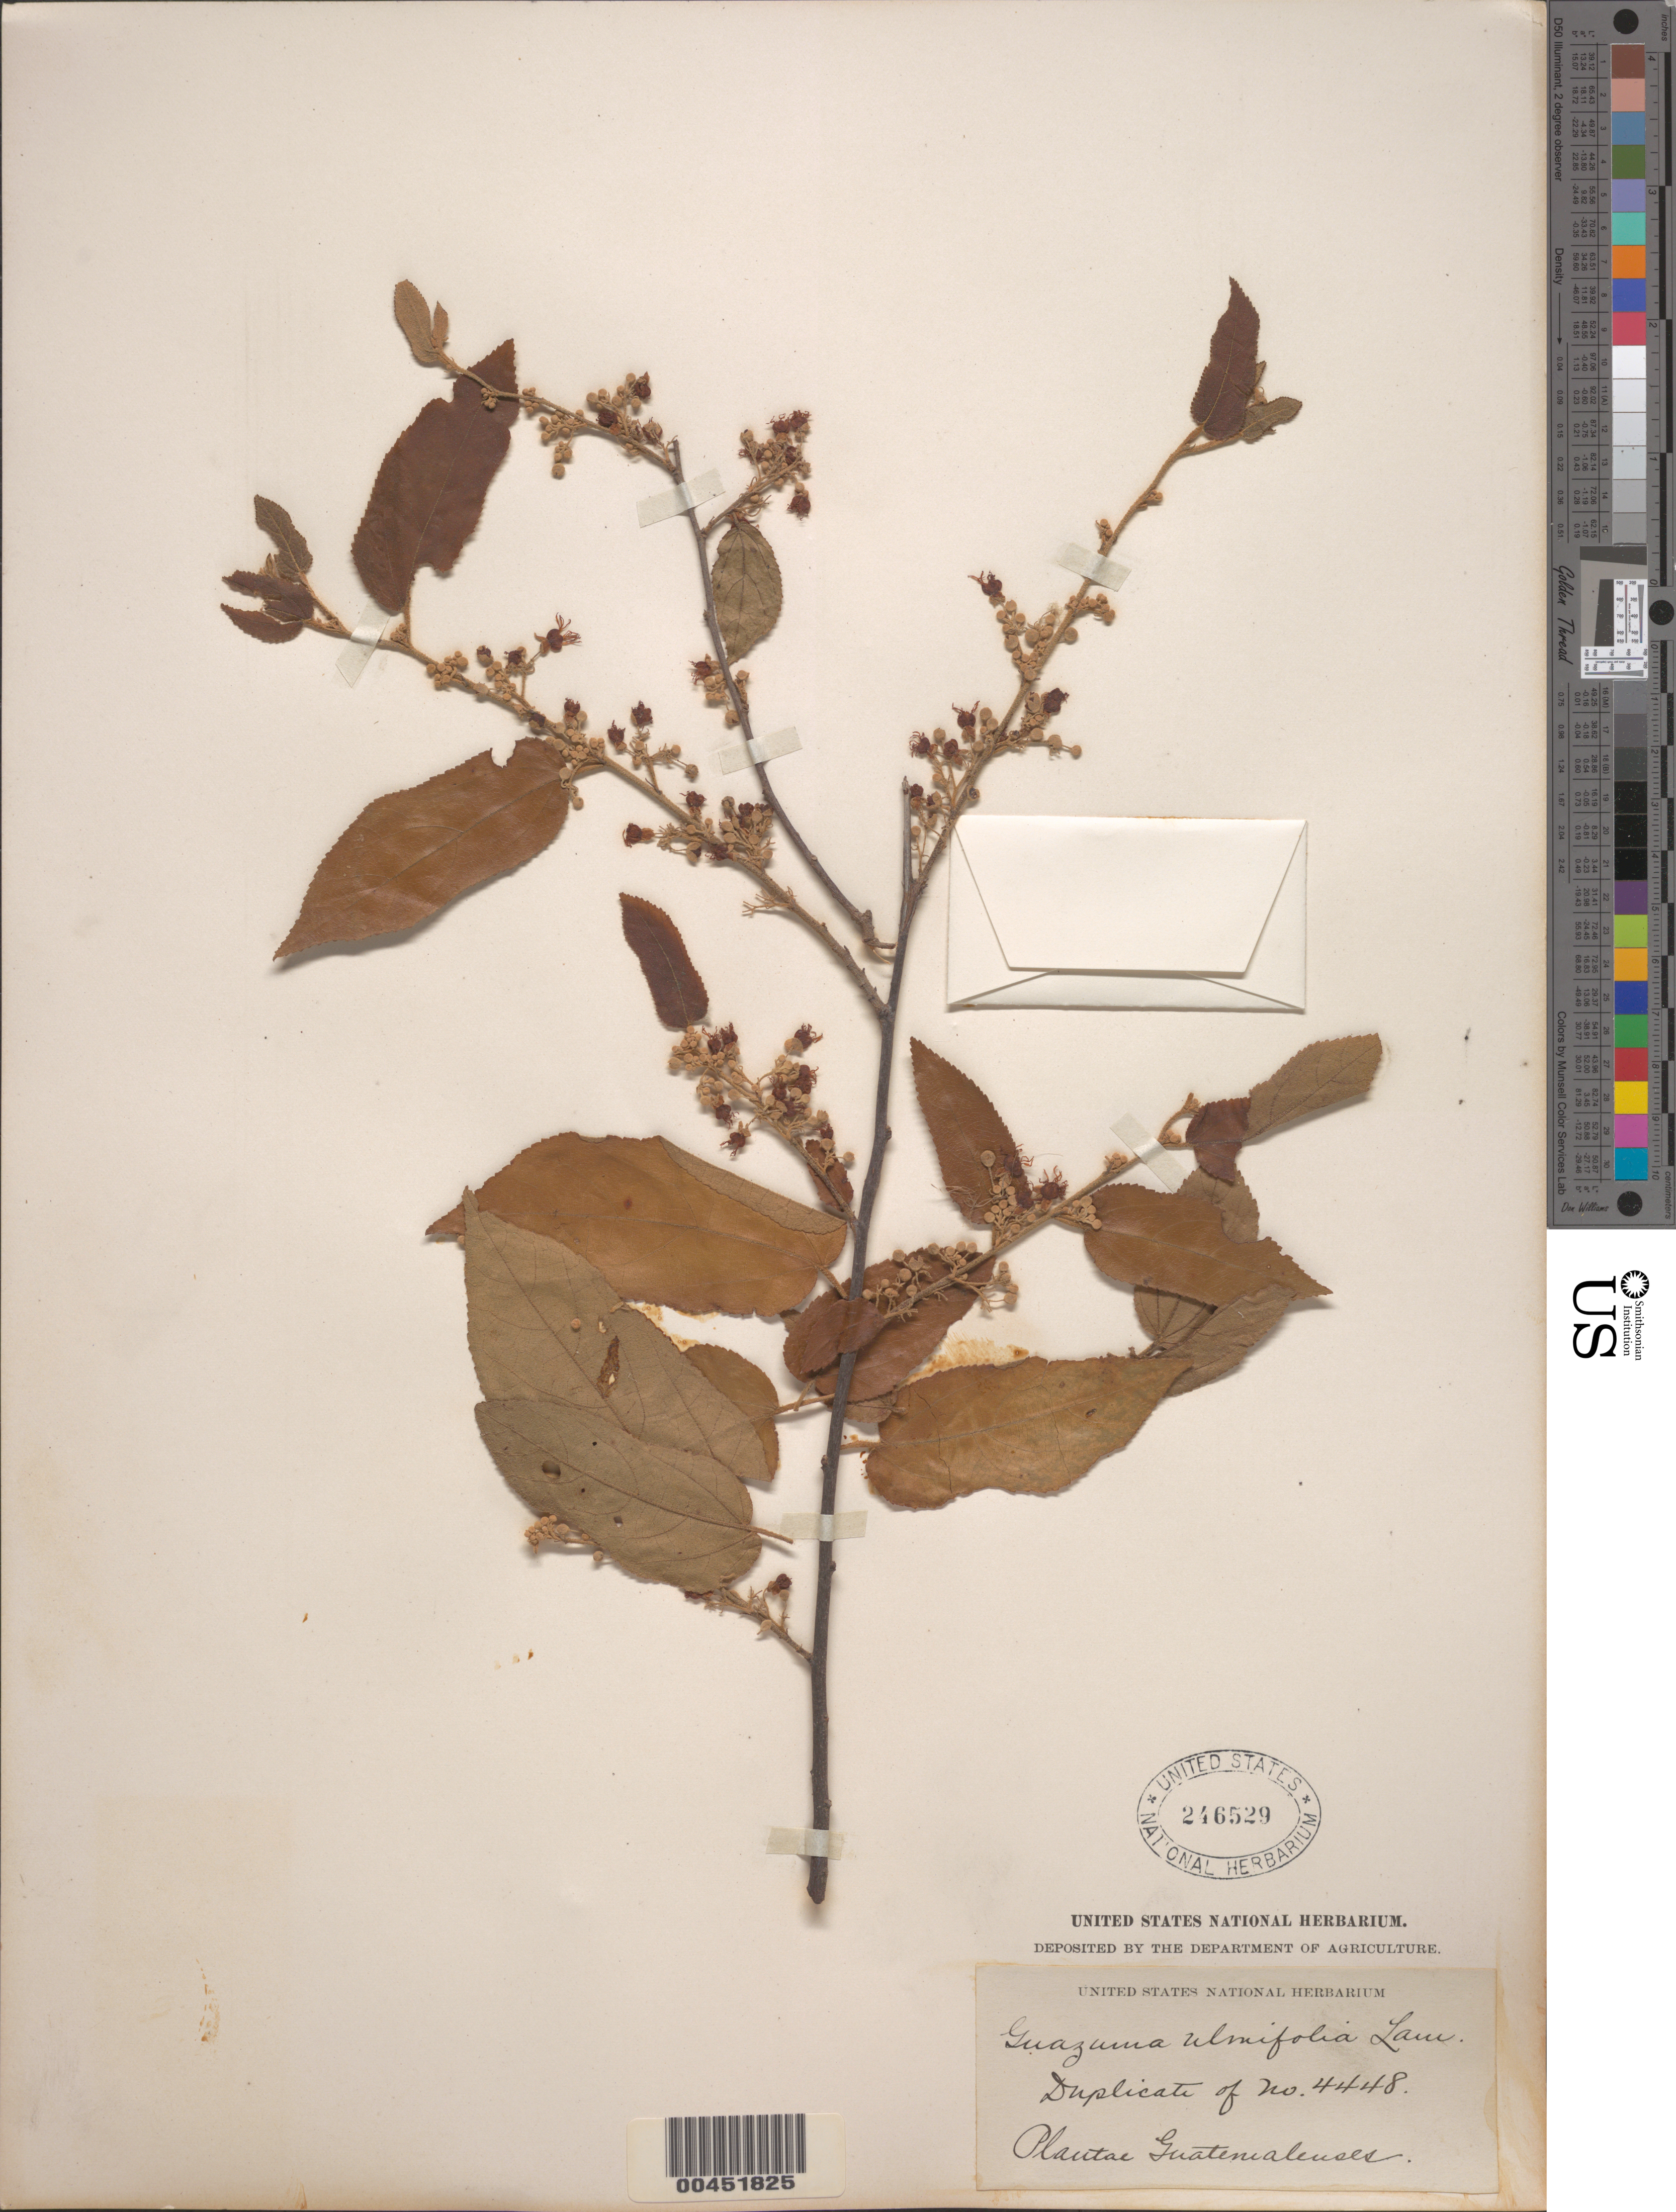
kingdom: Plantae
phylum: Tracheophyta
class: Magnoliopsida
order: Malvales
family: Malvaceae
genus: Guazuma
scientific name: Guazuma ulmifolia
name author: Lam.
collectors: E. T. Heyde & E. Lux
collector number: ex Pl. Guat. 4448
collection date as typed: May 1893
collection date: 1893-05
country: Guatemala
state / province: Santa Rosa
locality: Casillas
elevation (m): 1219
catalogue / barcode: US 246529